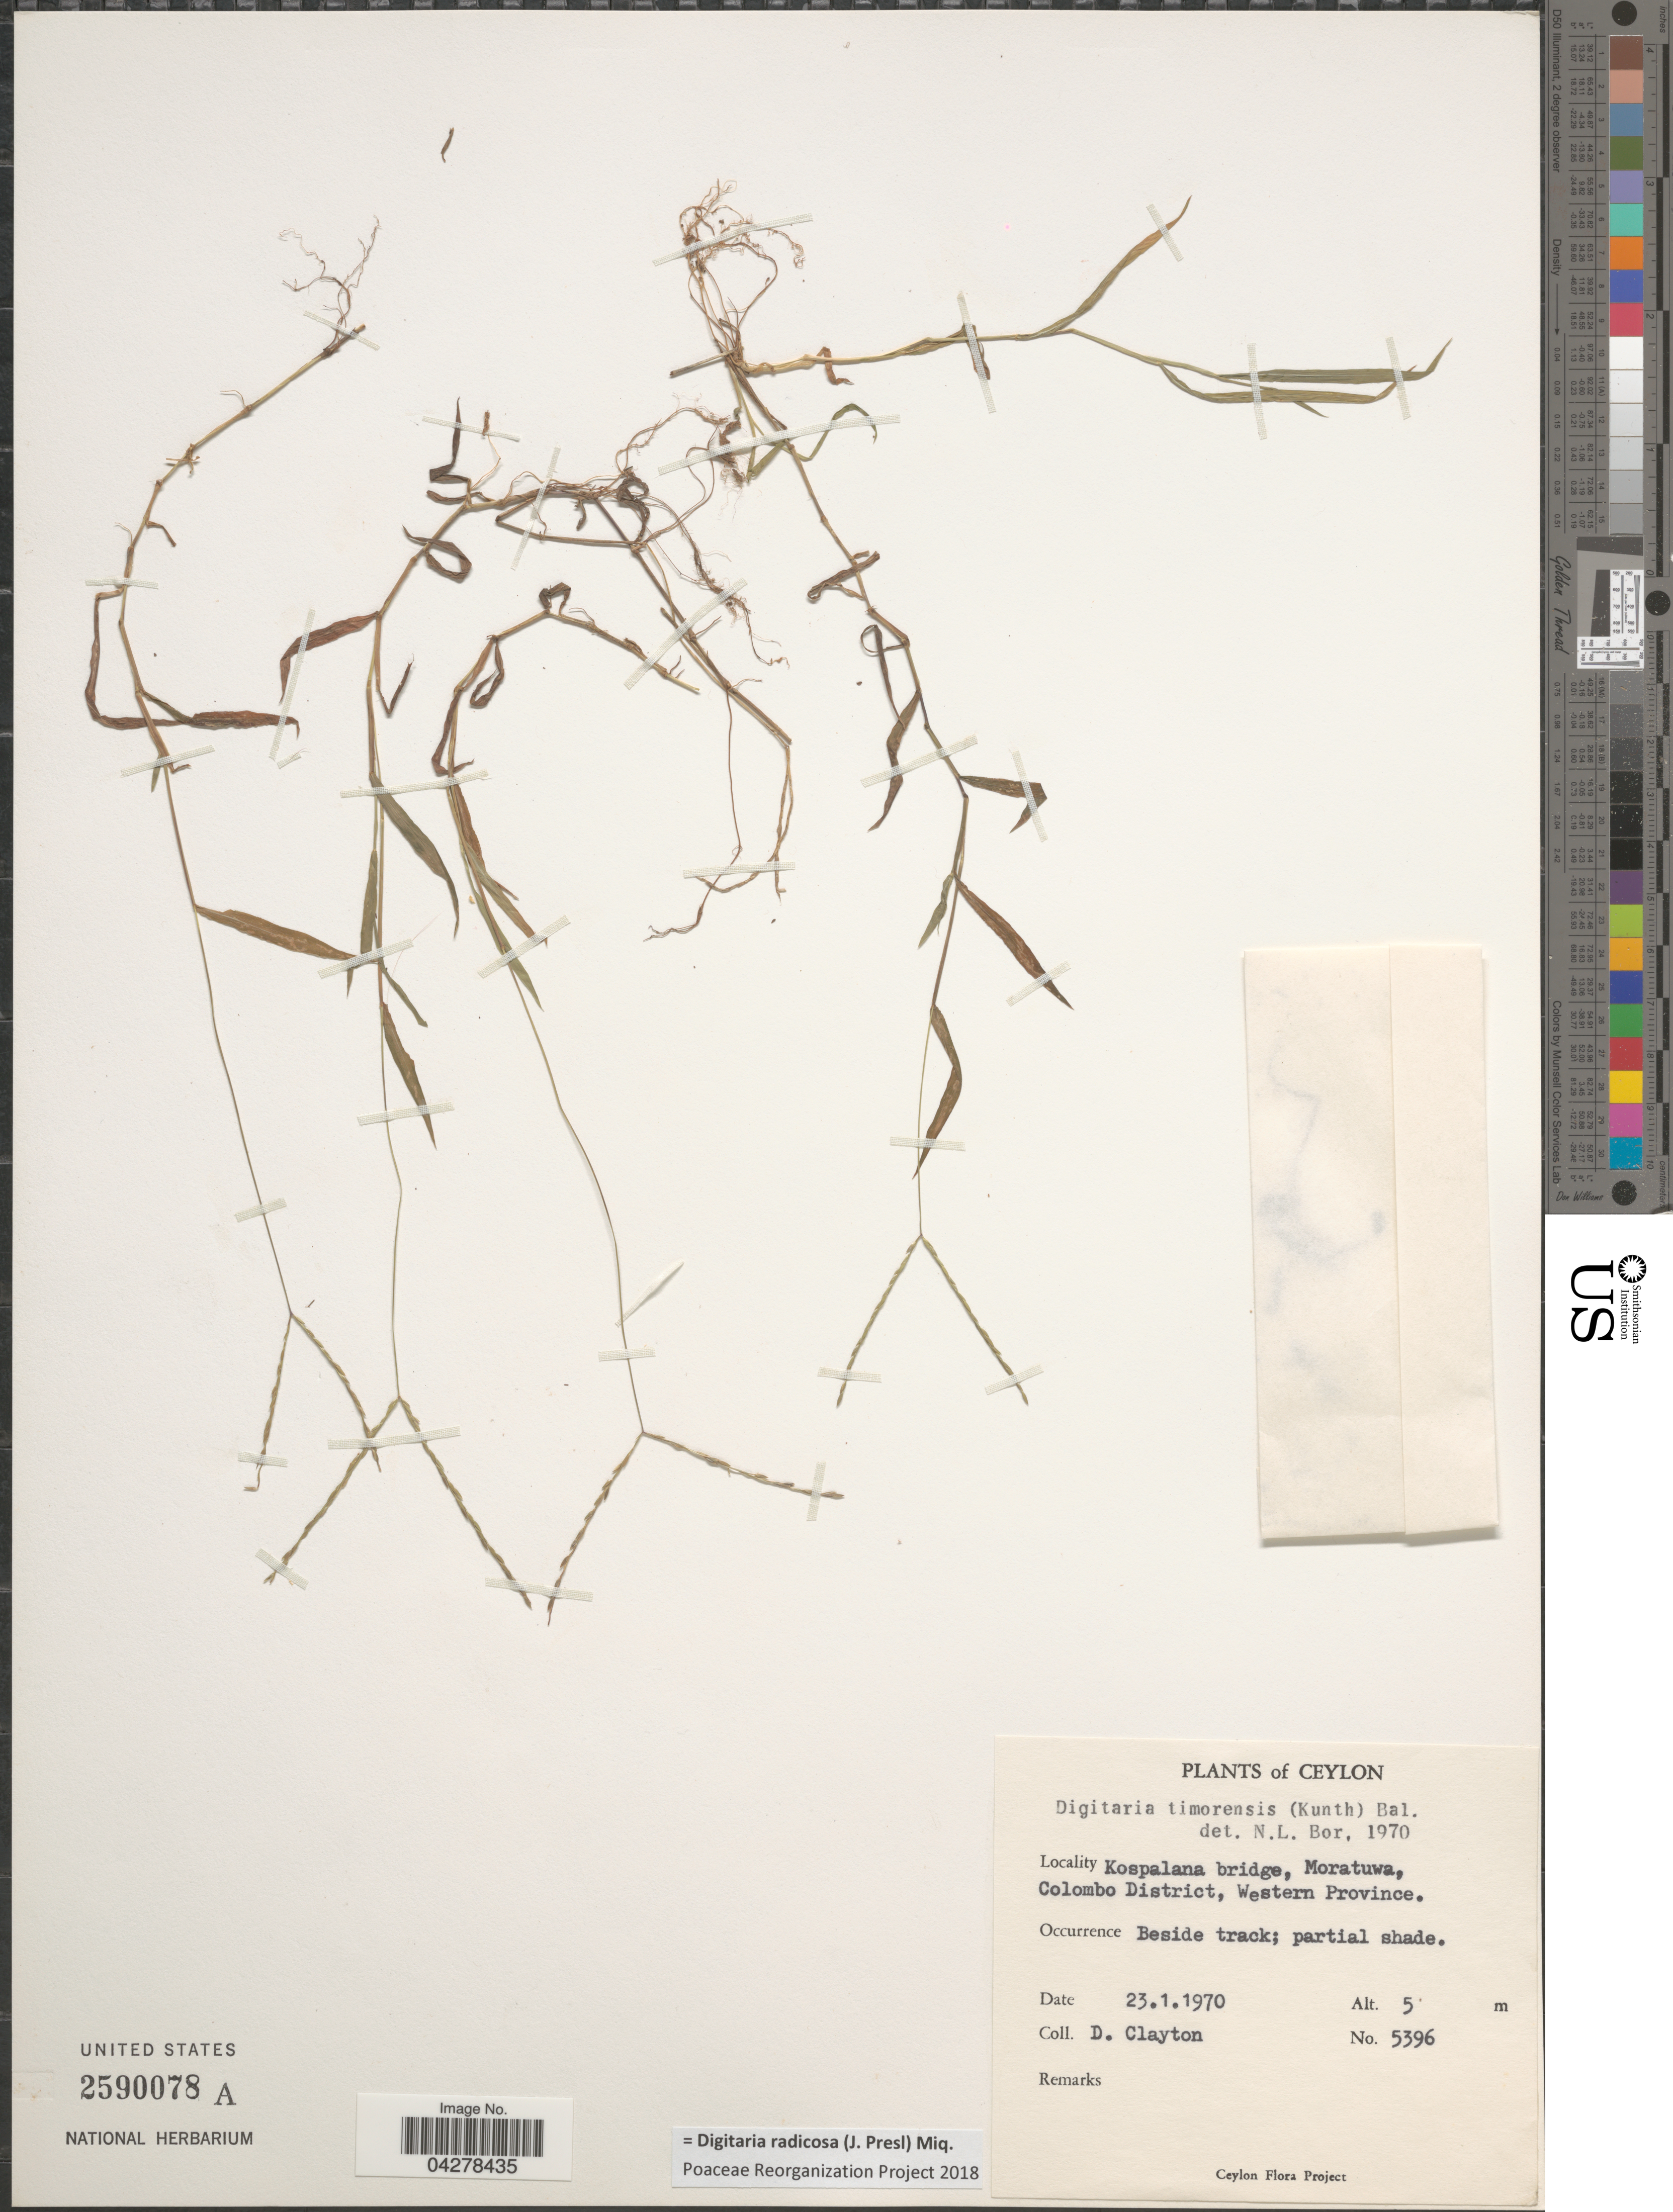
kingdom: Plantae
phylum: Tracheophyta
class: Liliopsida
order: Poales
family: Poaceae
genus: Digitaria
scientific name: Digitaria radicosa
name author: (J. Presl) Miq.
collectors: D. Clayton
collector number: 5396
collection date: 1970-01-23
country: Sri Lanka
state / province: Western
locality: Ceylon. Kospalana bridge, Moratuwa, Colombo District. Beside track.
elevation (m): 5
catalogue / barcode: US 2590078A